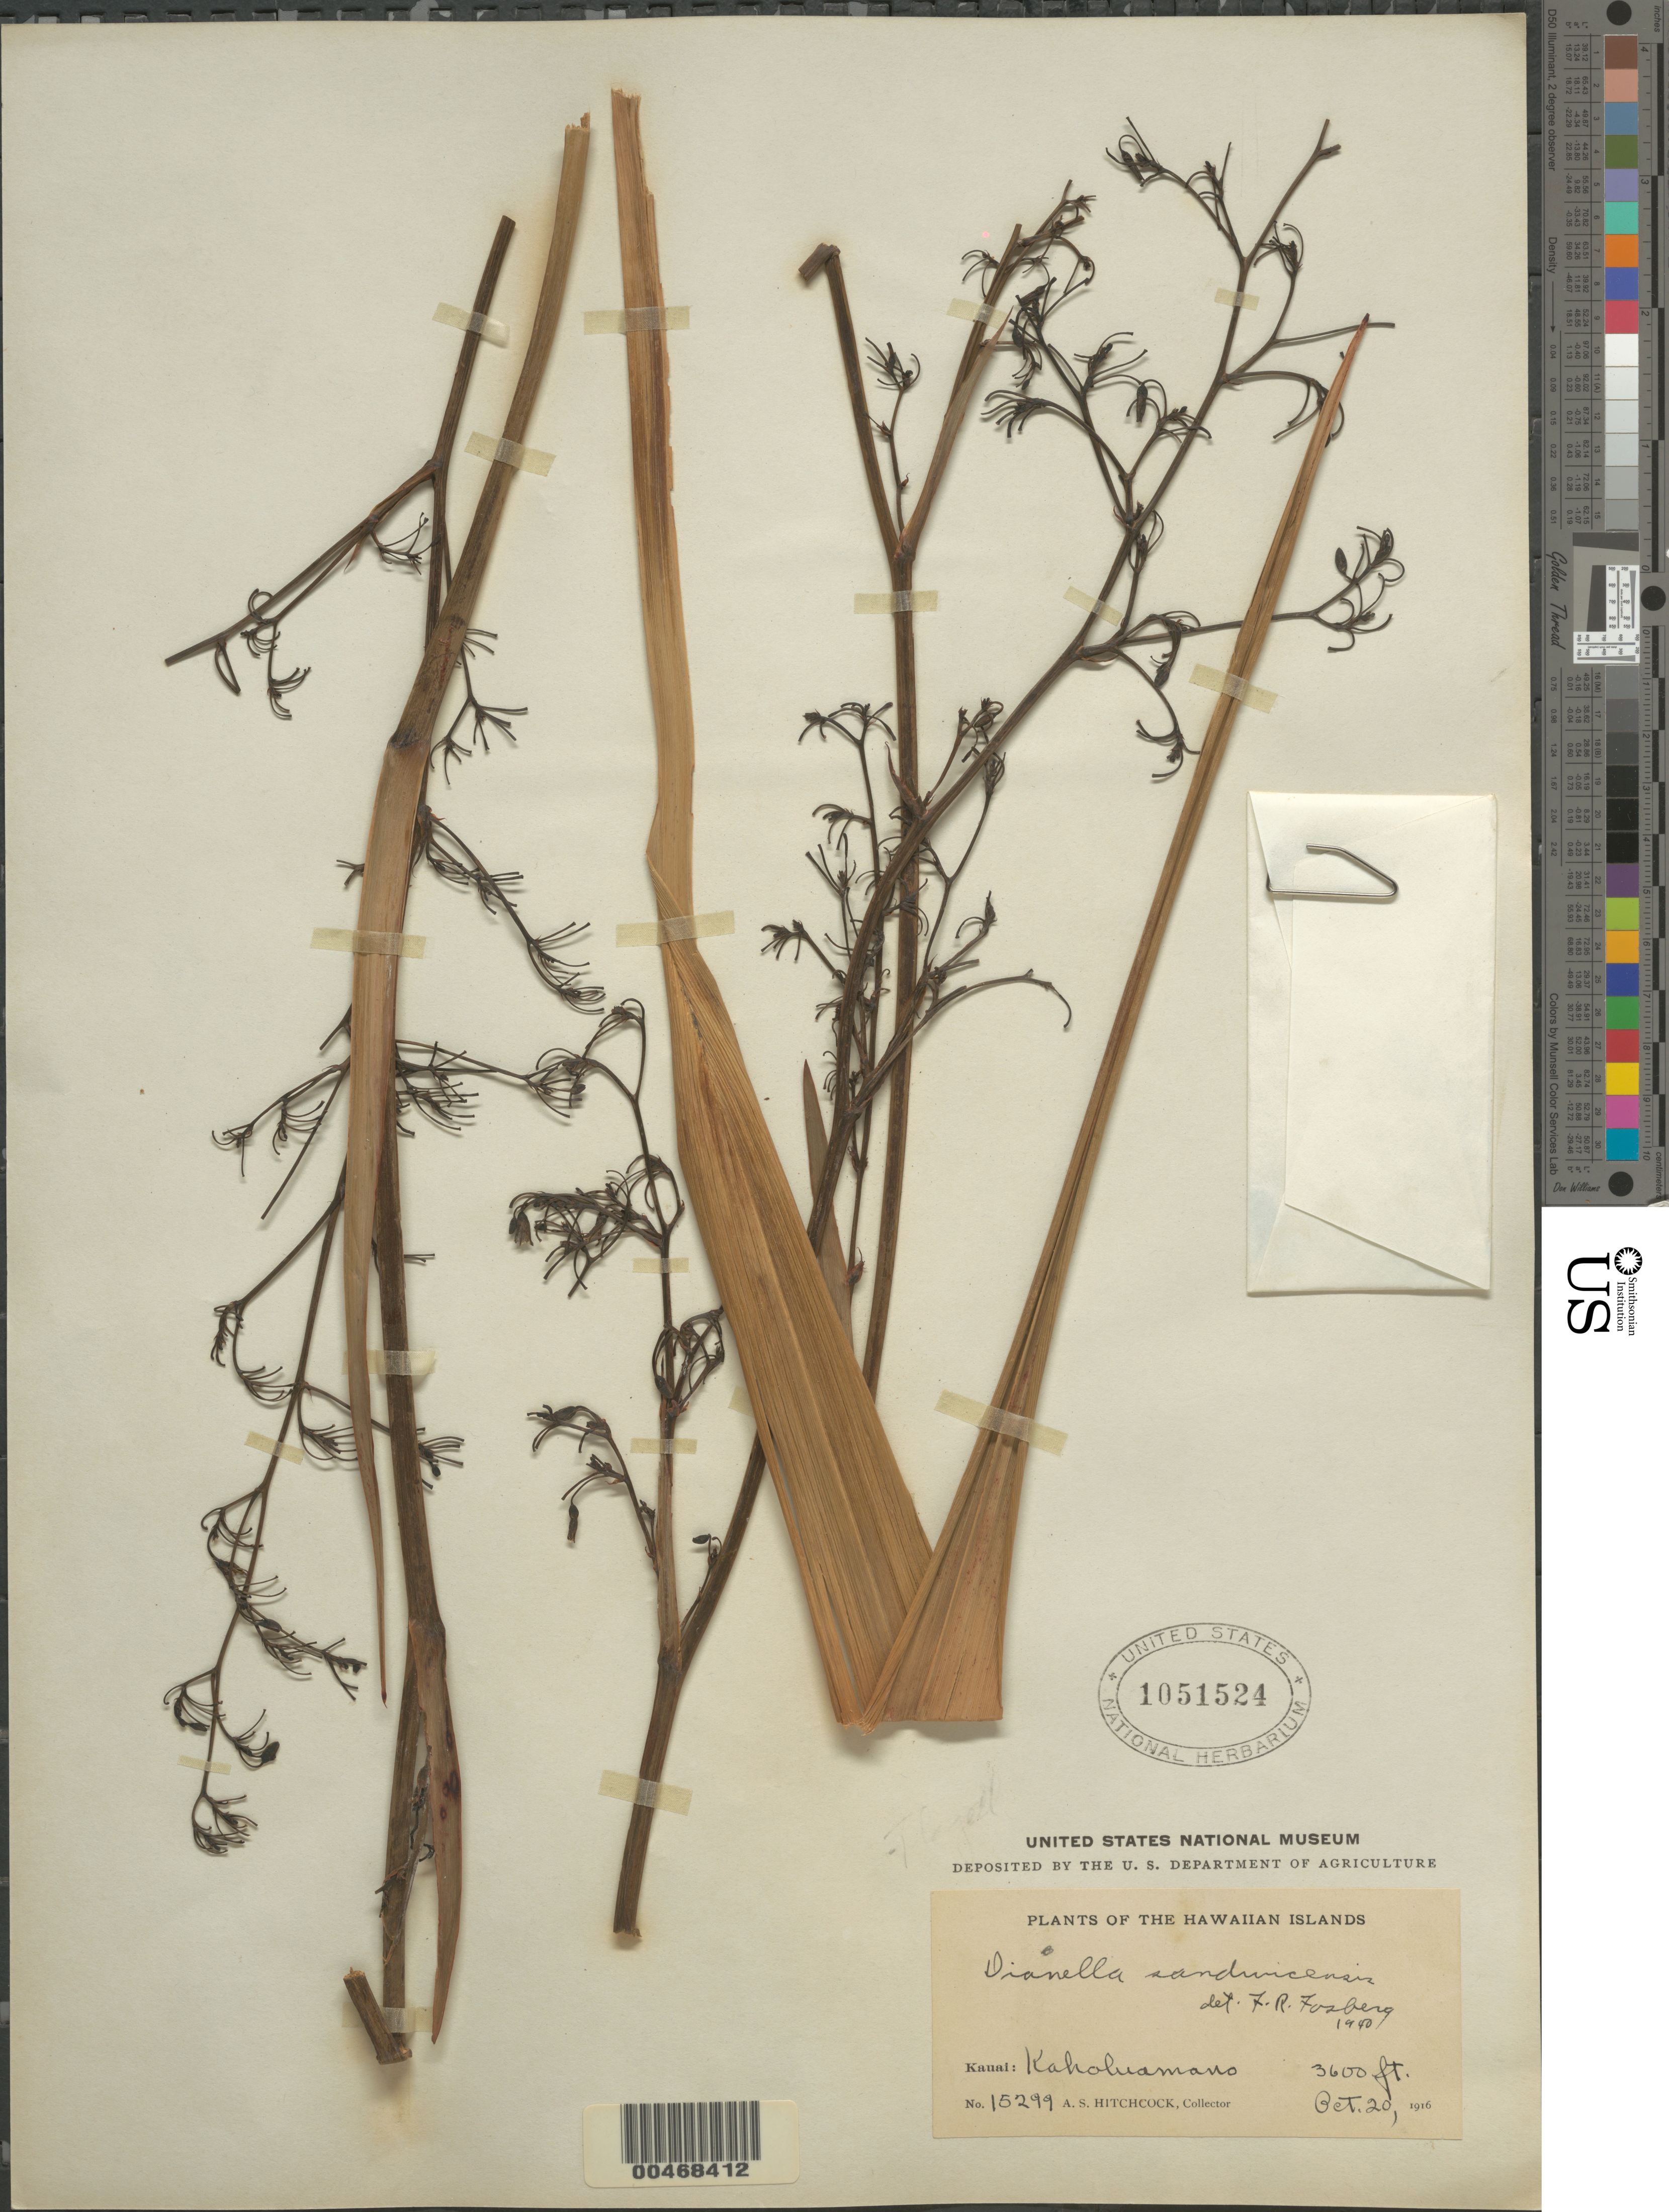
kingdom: Plantae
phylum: Tracheophyta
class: Liliopsida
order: Asparagales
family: Asphodelaceae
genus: Dianella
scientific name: Dianella sandwicensis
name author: Hook. & Arn.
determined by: Fosberg, F. R.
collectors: A. S. Hitchcock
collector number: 15299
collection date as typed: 20 Oct 1916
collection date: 1916-10-20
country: United States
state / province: Hawaii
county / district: Kauai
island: Kaua'i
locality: Kaholumano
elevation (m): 1097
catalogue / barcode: US 1051524